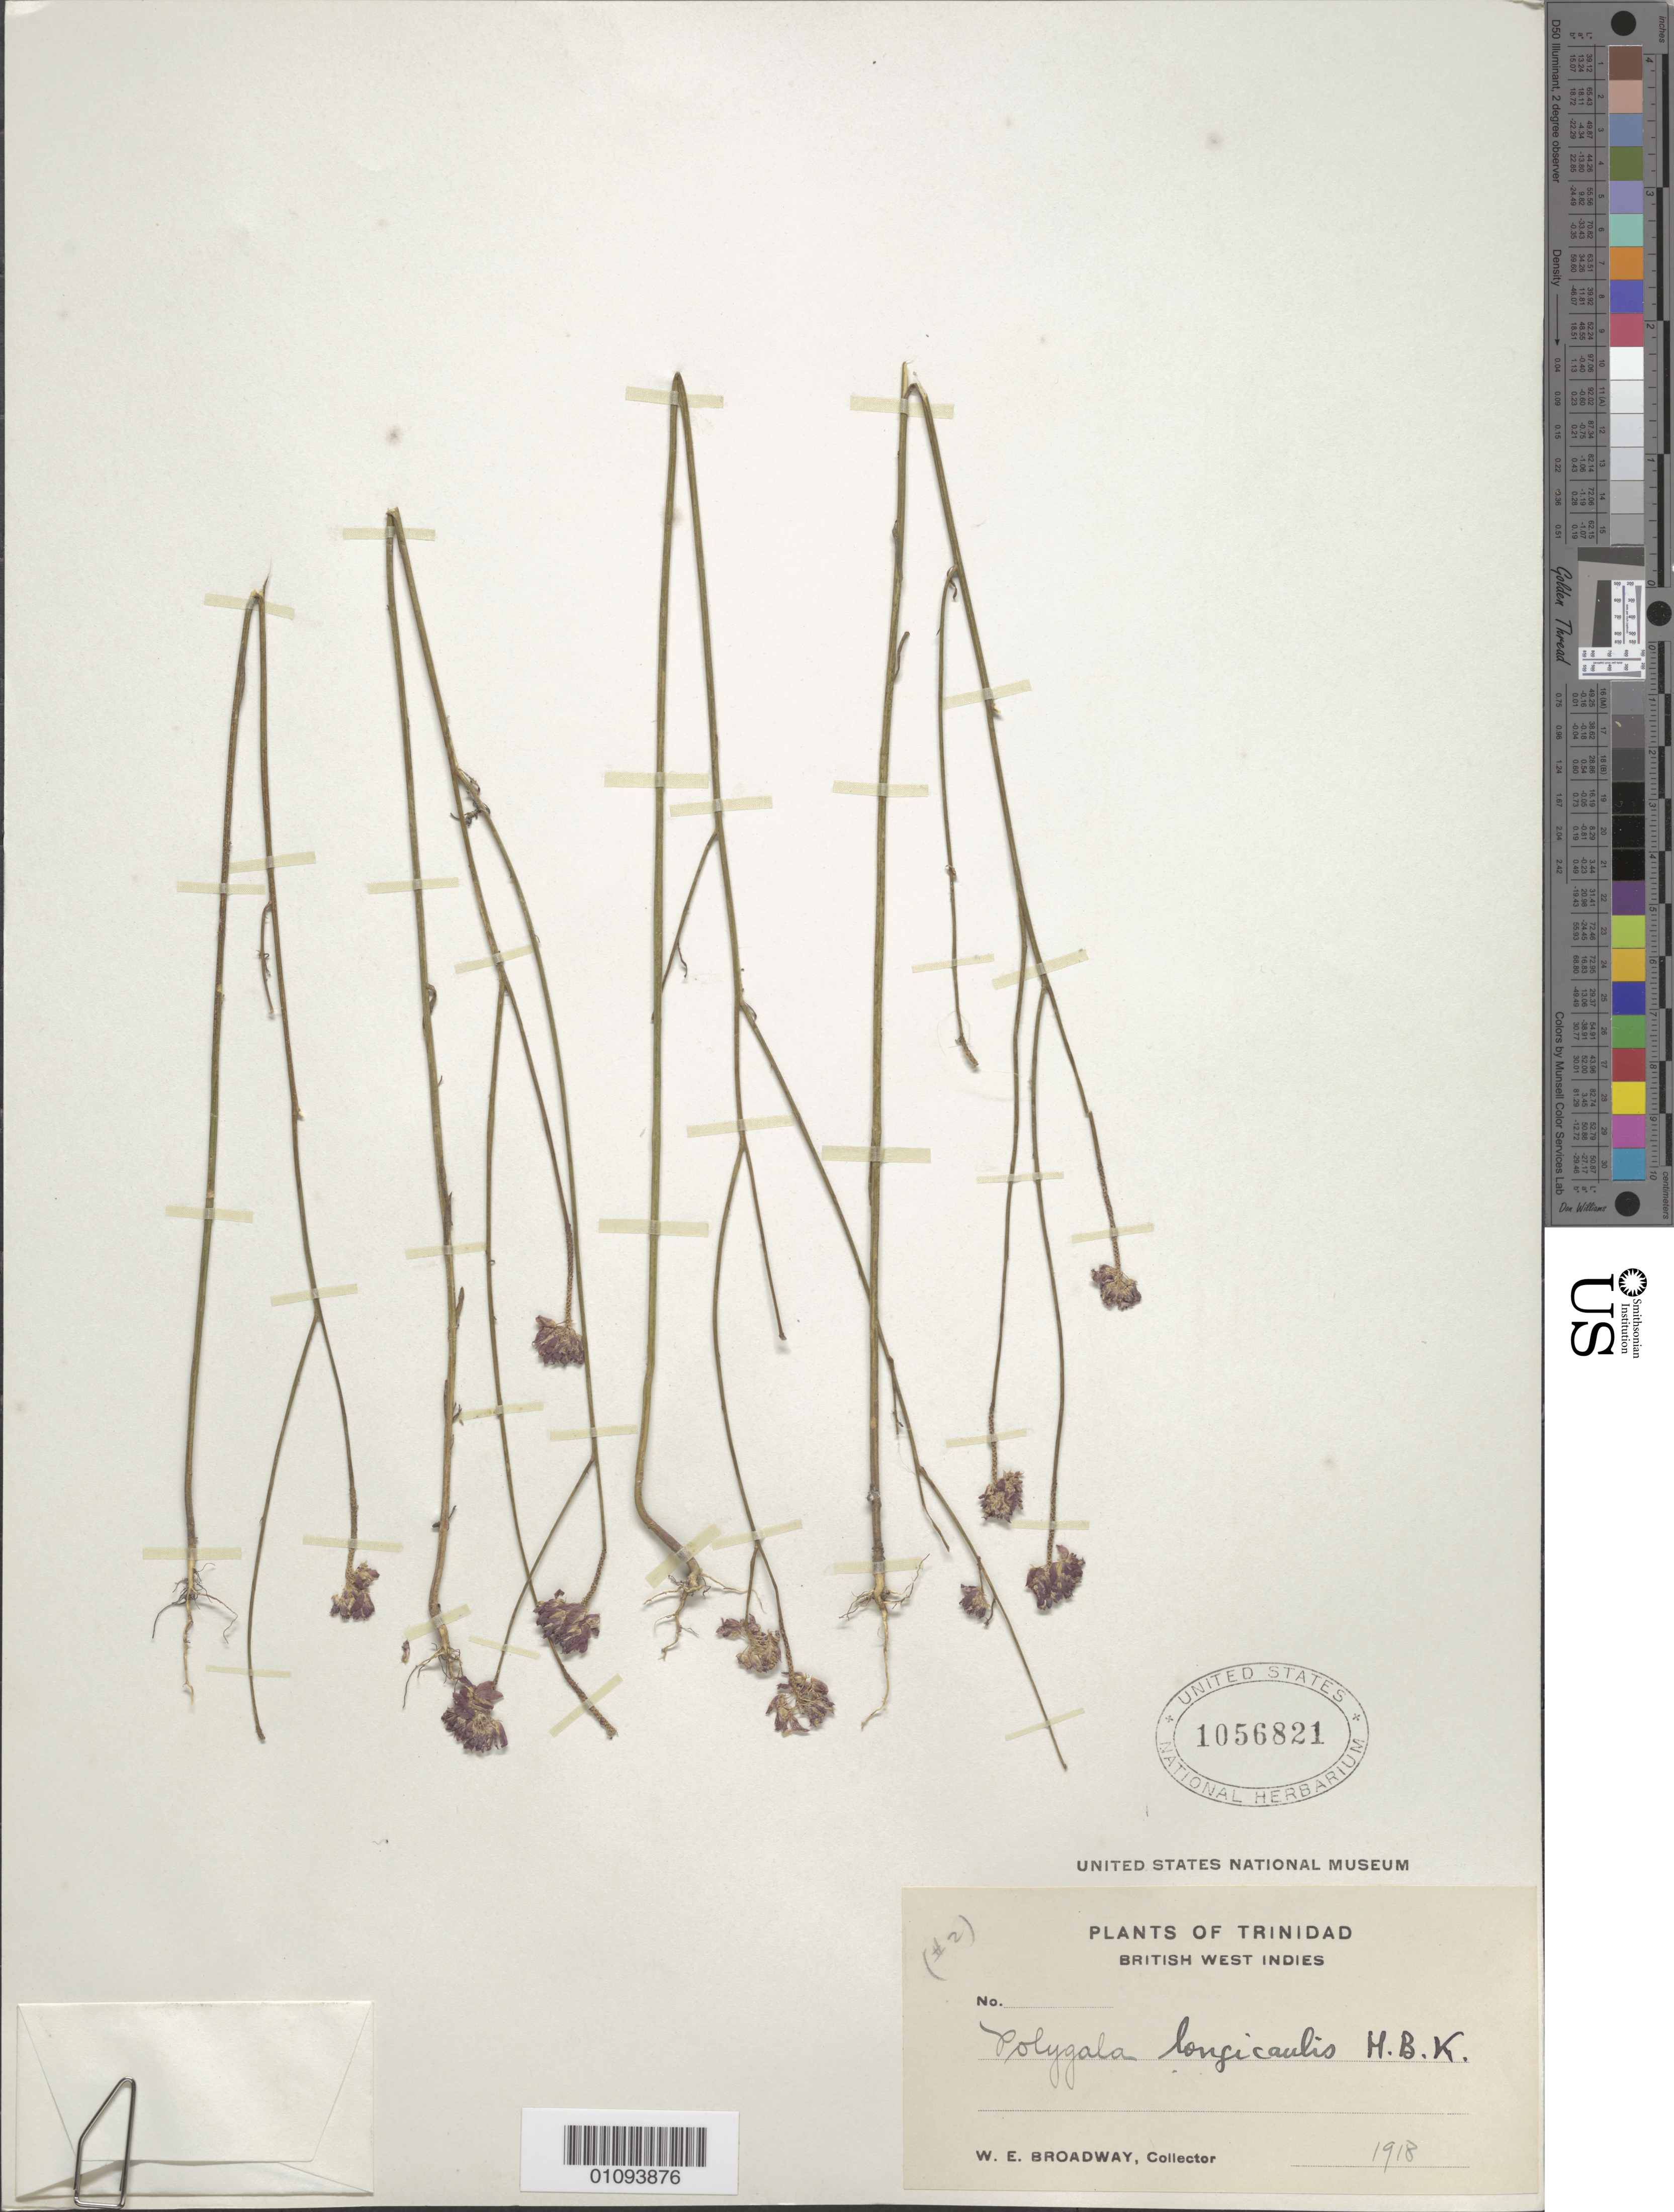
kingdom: Plantae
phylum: Tracheophyta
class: Magnoliopsida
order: Fabales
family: Polygalaceae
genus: Polygala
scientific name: Polygala longicaulis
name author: Kunth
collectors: W. E. Broadway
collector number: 2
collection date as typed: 1918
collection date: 1918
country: Trinidad and Tobago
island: Trinidad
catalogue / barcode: US 1056821